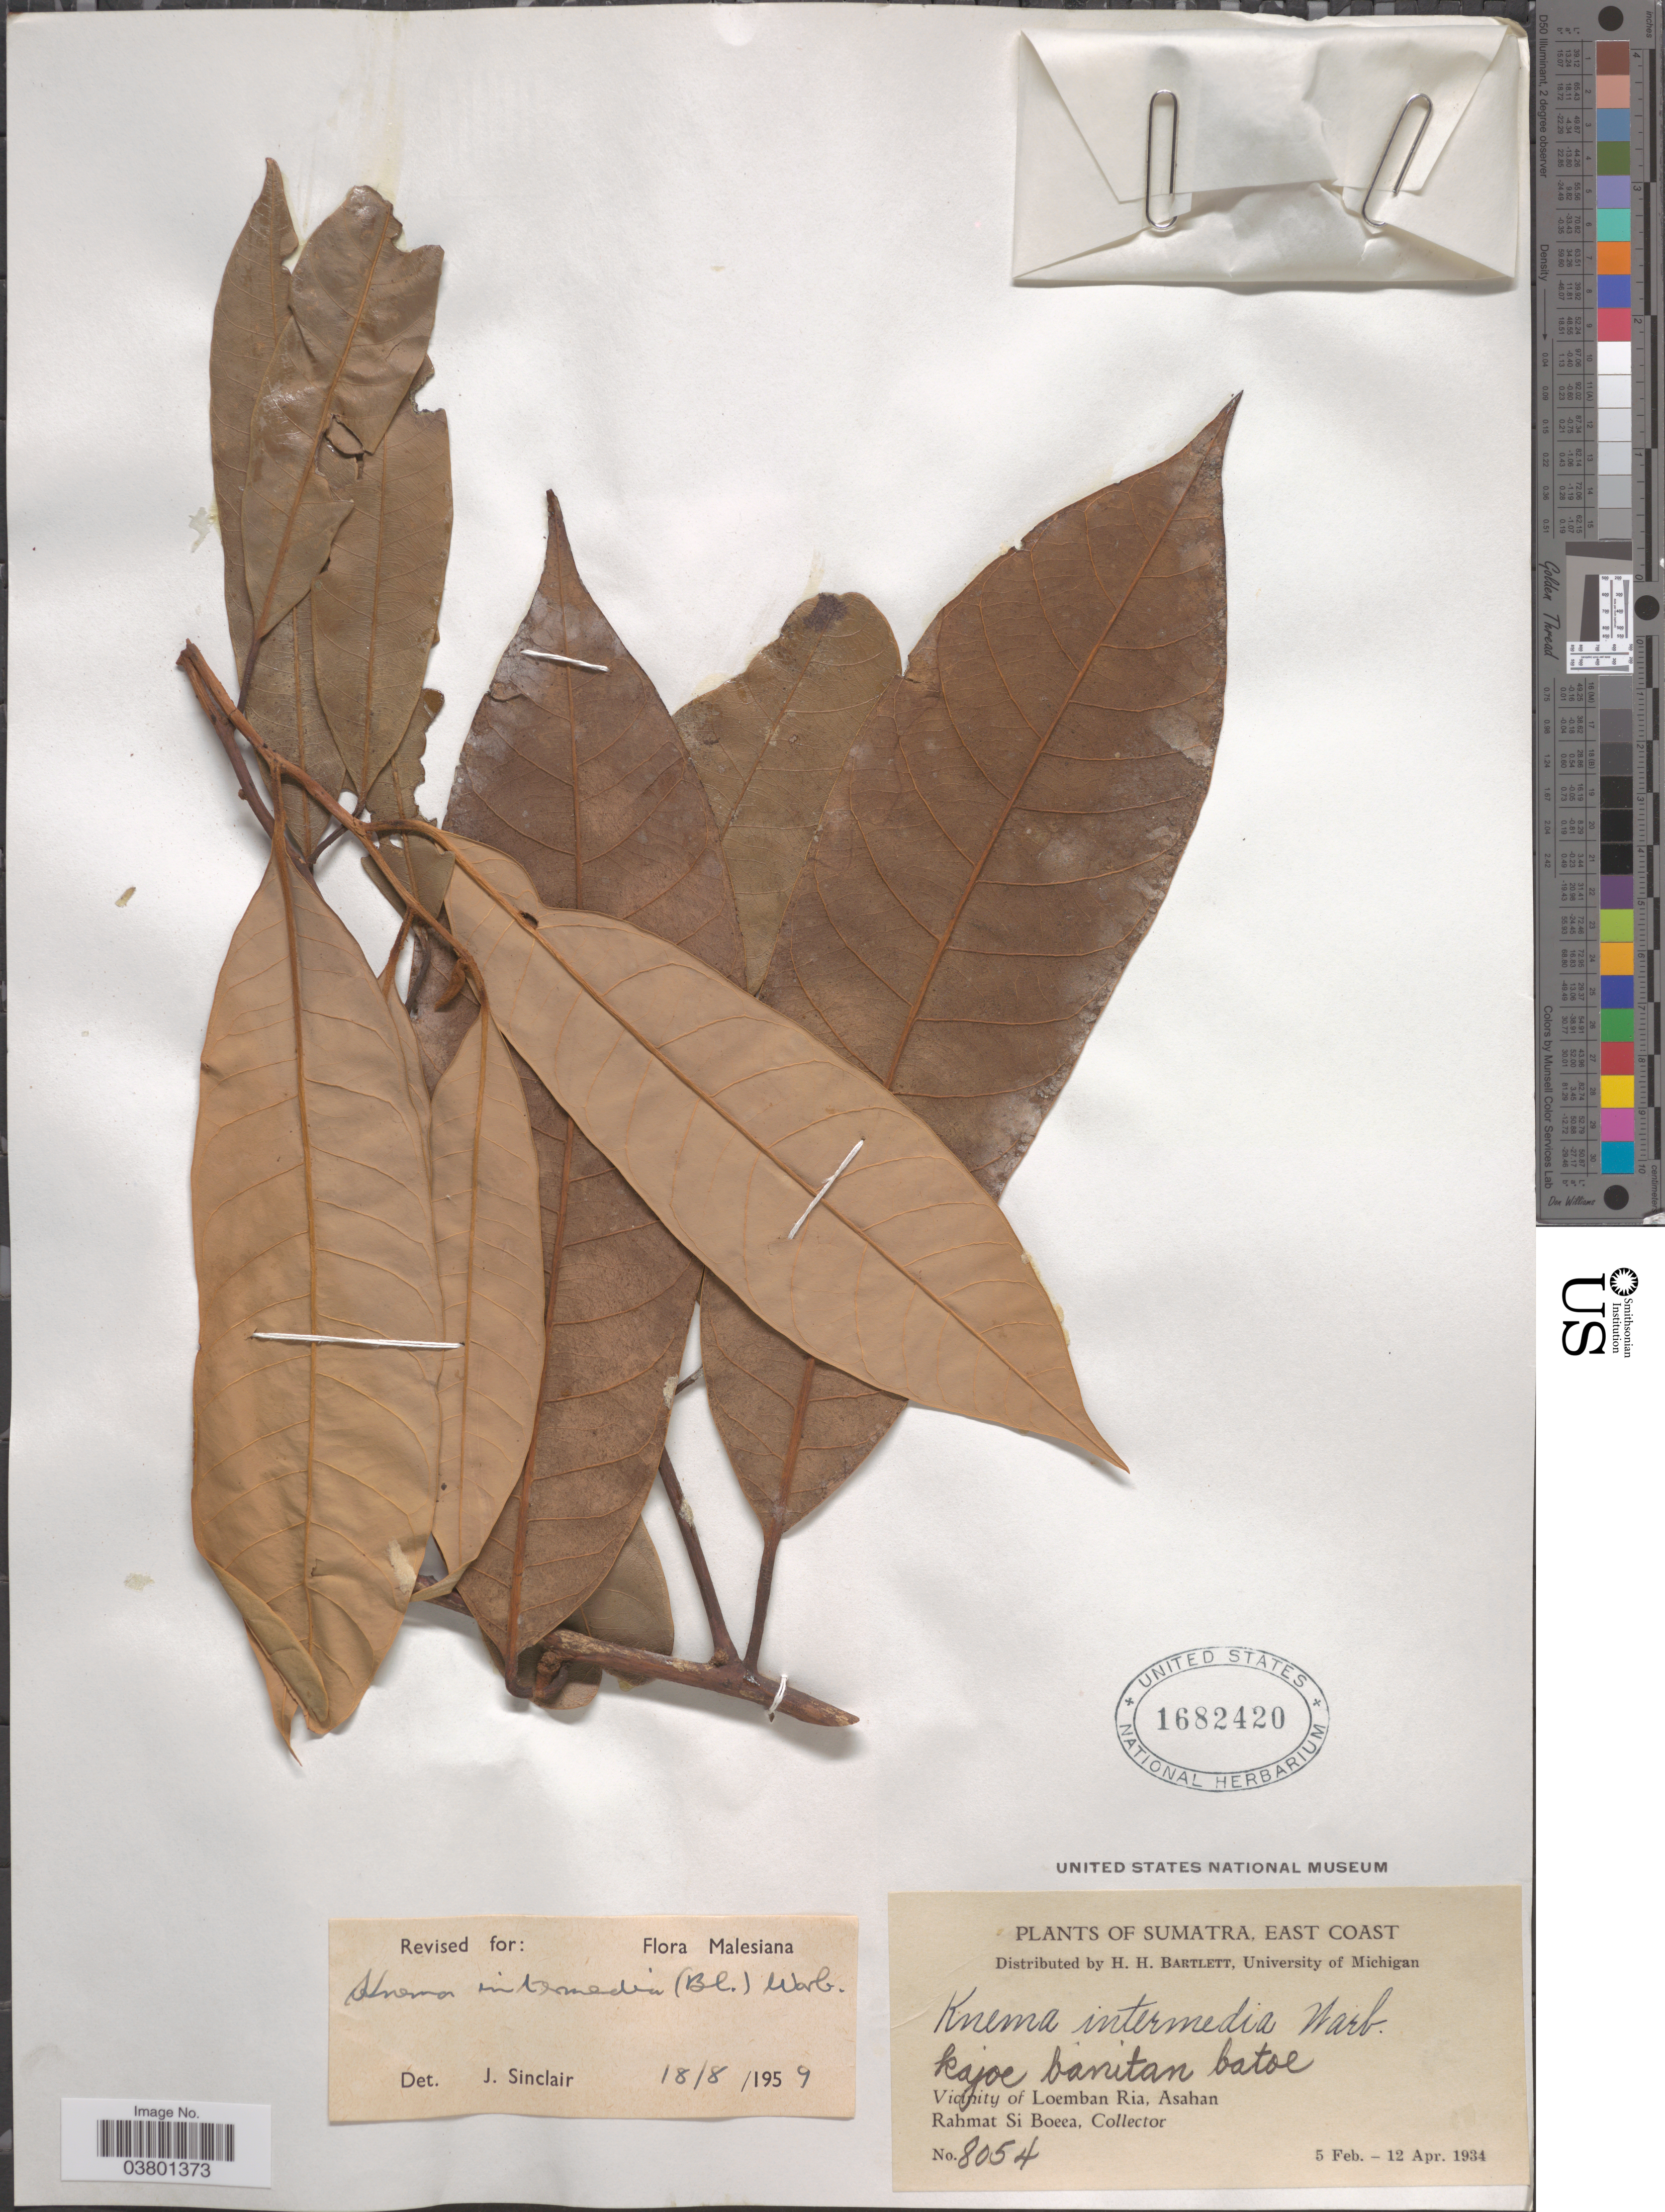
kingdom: Plantae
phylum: Tracheophyta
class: Magnoliopsida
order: Magnoliales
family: Myristicaceae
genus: Knema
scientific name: Knema intermedia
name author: (Blume) Warb.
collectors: Rahmat Si Boeea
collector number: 8054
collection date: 1934-02-05/1934-04-12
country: Indonesia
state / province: Sumatra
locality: East Coast. Vicinity of Loemban Ria, Asahan.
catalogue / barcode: US 1682420